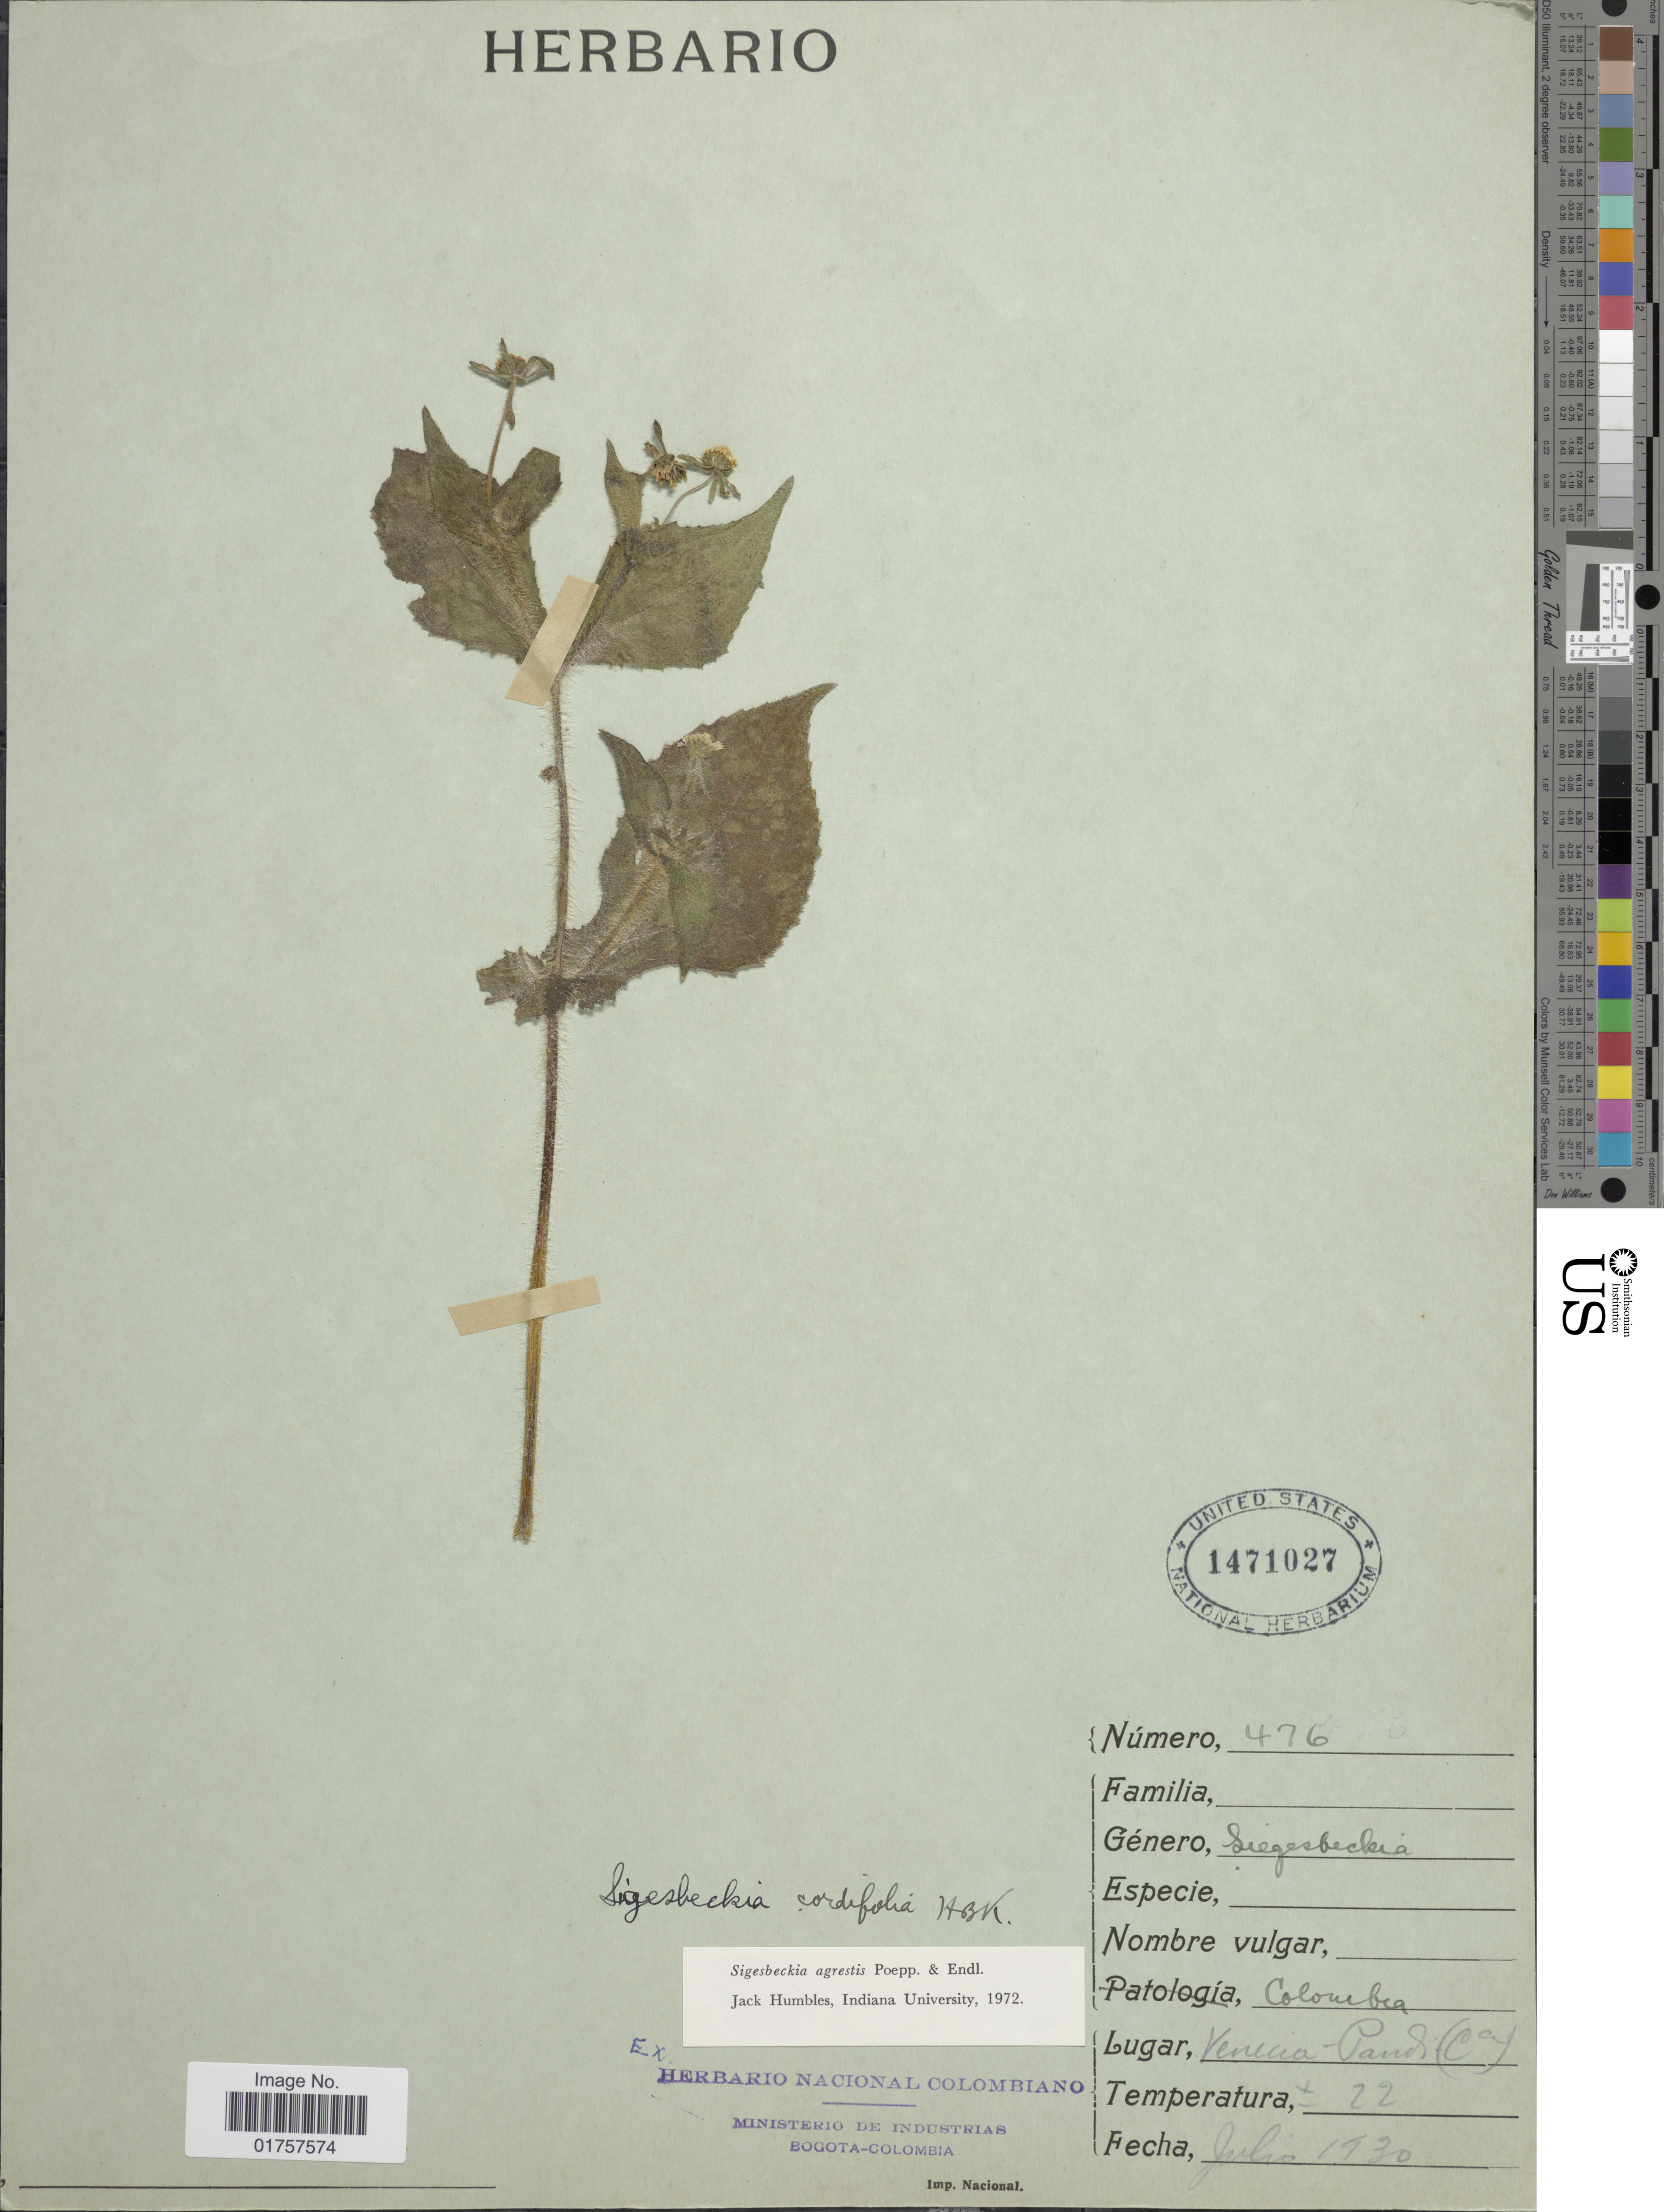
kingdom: Plantae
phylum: Tracheophyta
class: Magnoliopsida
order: Asterales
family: Asteraceae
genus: Sigesbeckia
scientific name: Sigesbeckia agrestis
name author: Poepp.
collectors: Venicios-Pandi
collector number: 476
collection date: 1930-07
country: Colombia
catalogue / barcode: US 1471027